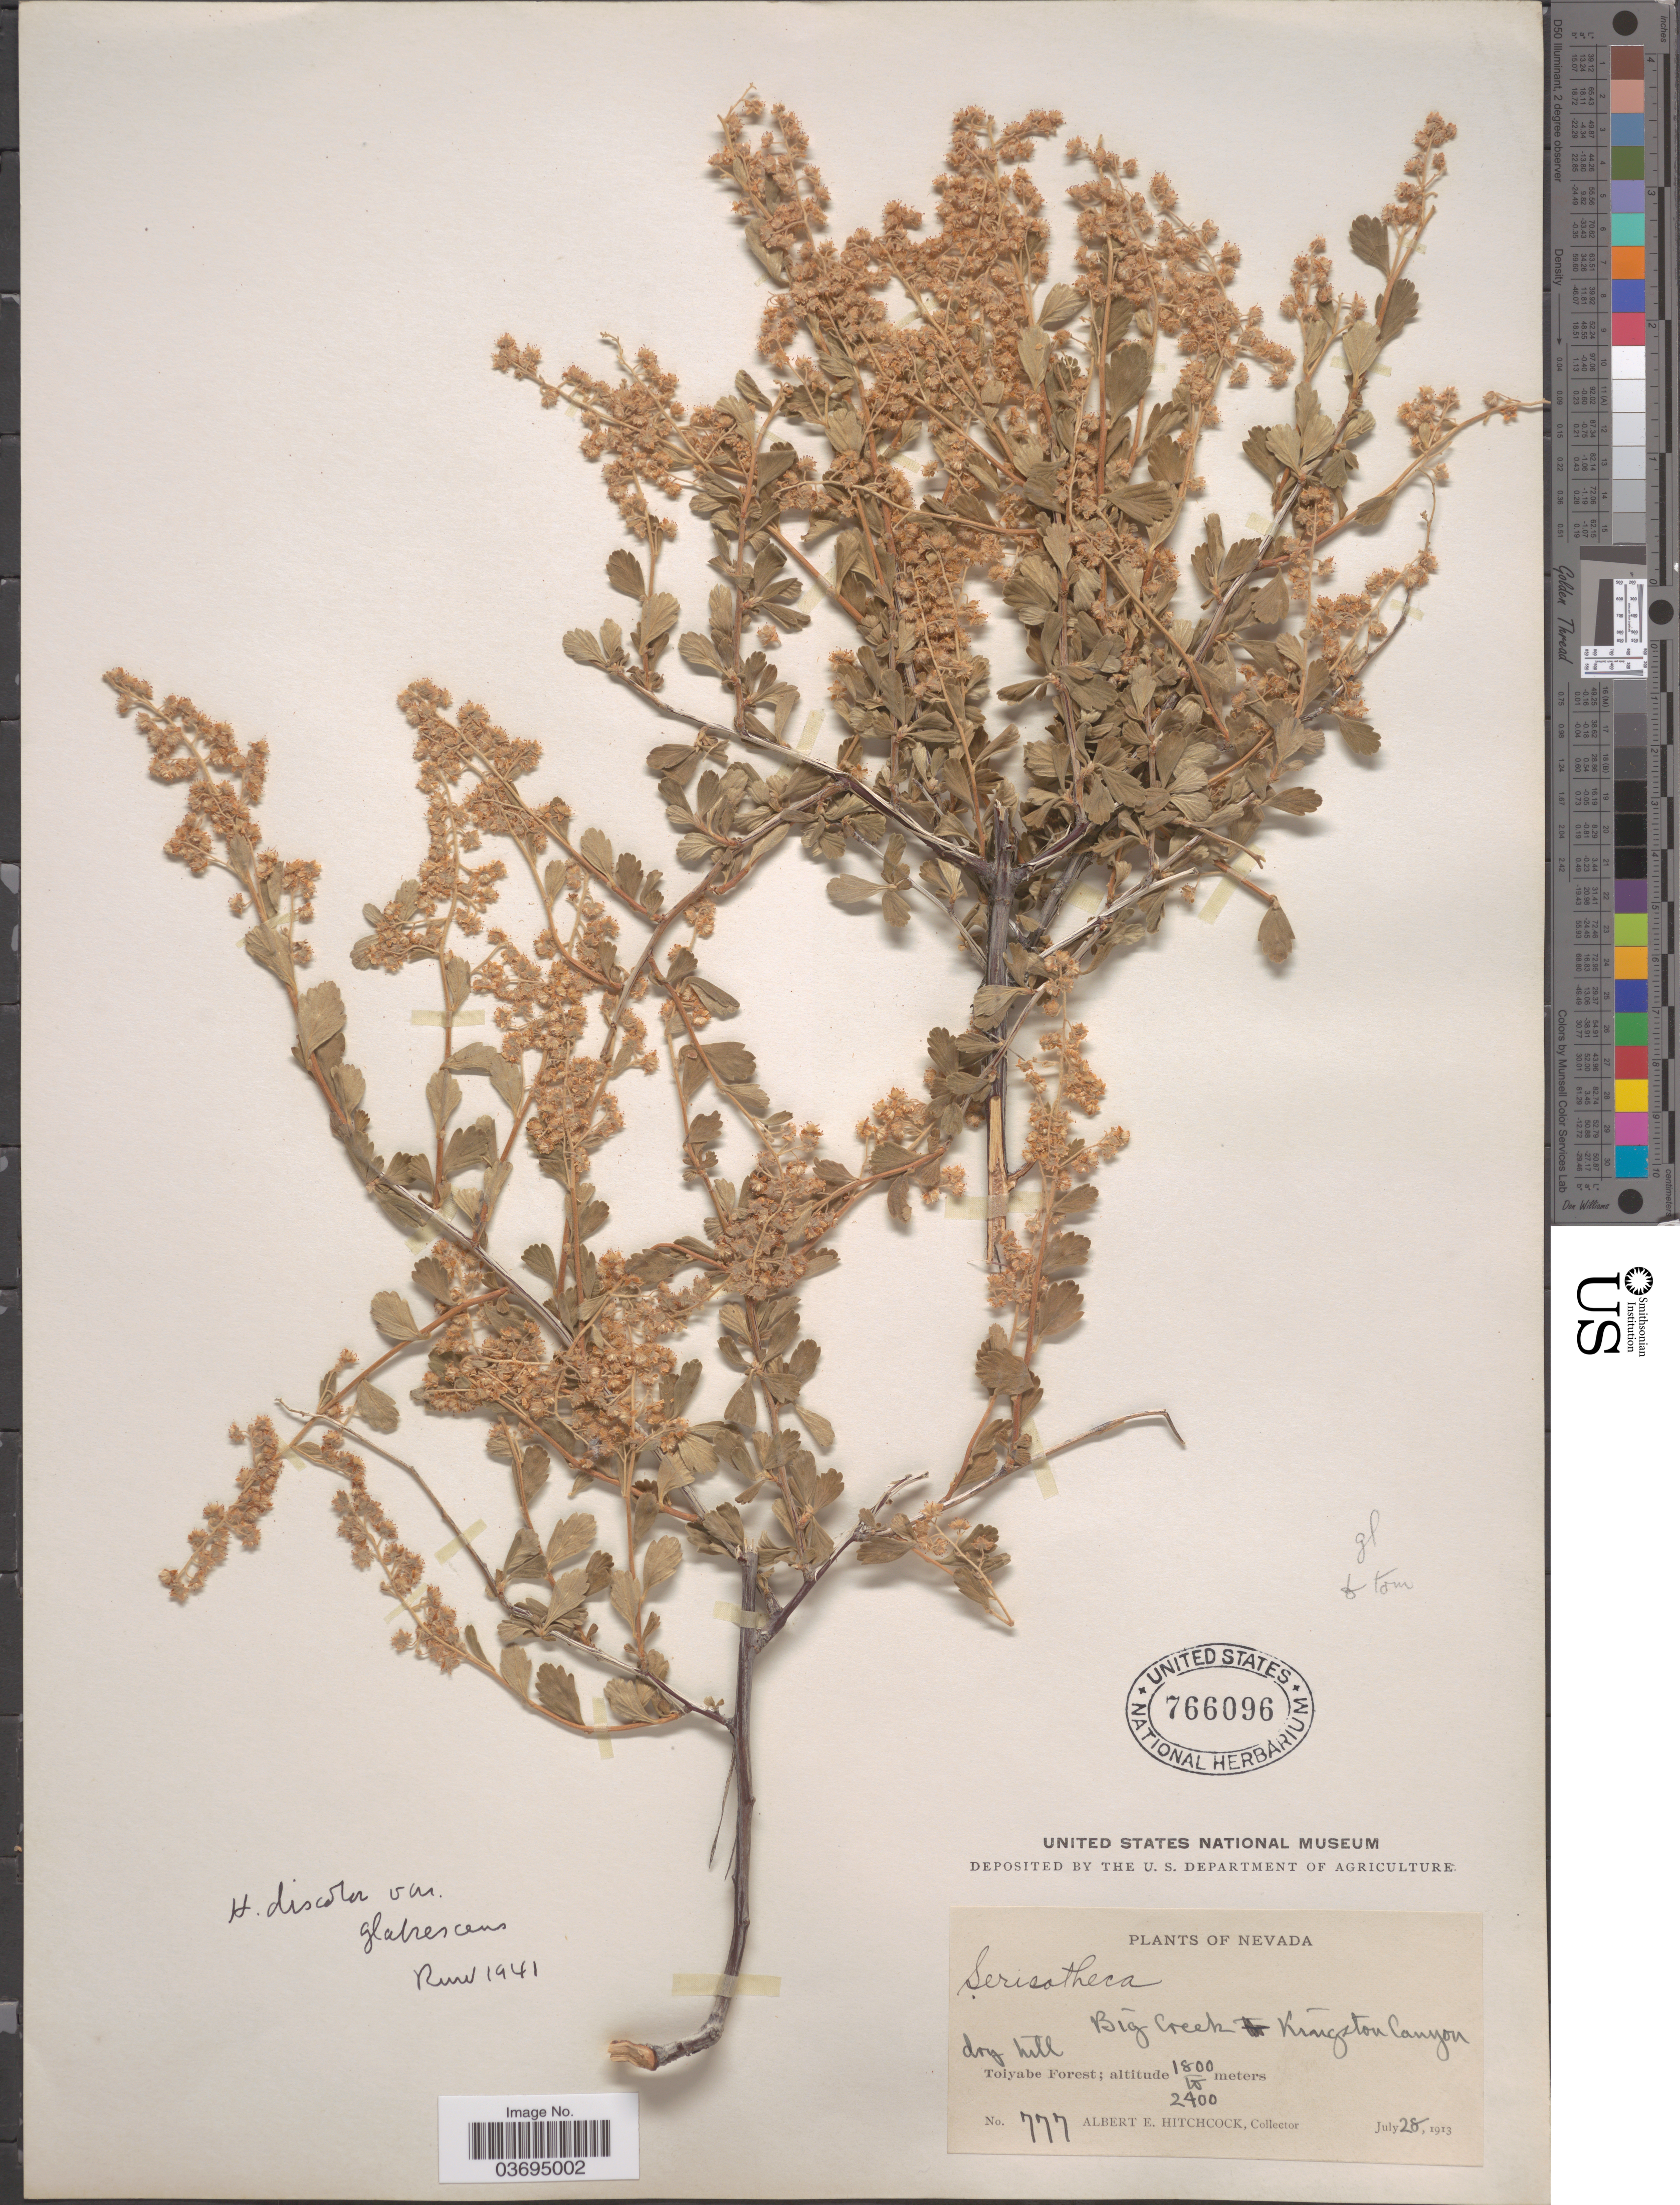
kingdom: Plantae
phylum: Tracheophyta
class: Magnoliopsida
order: Rosales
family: Rosaceae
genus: Holodiscus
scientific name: Holodiscus discolor var. dumosus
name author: Maxim. ex J.M. Coult.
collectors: A. Hitchcock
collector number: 777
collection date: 1913-07-28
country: United States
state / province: Nevada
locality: Big Creek Kingston Canyon. Toiyabe Forest.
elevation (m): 1800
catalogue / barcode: US 766096